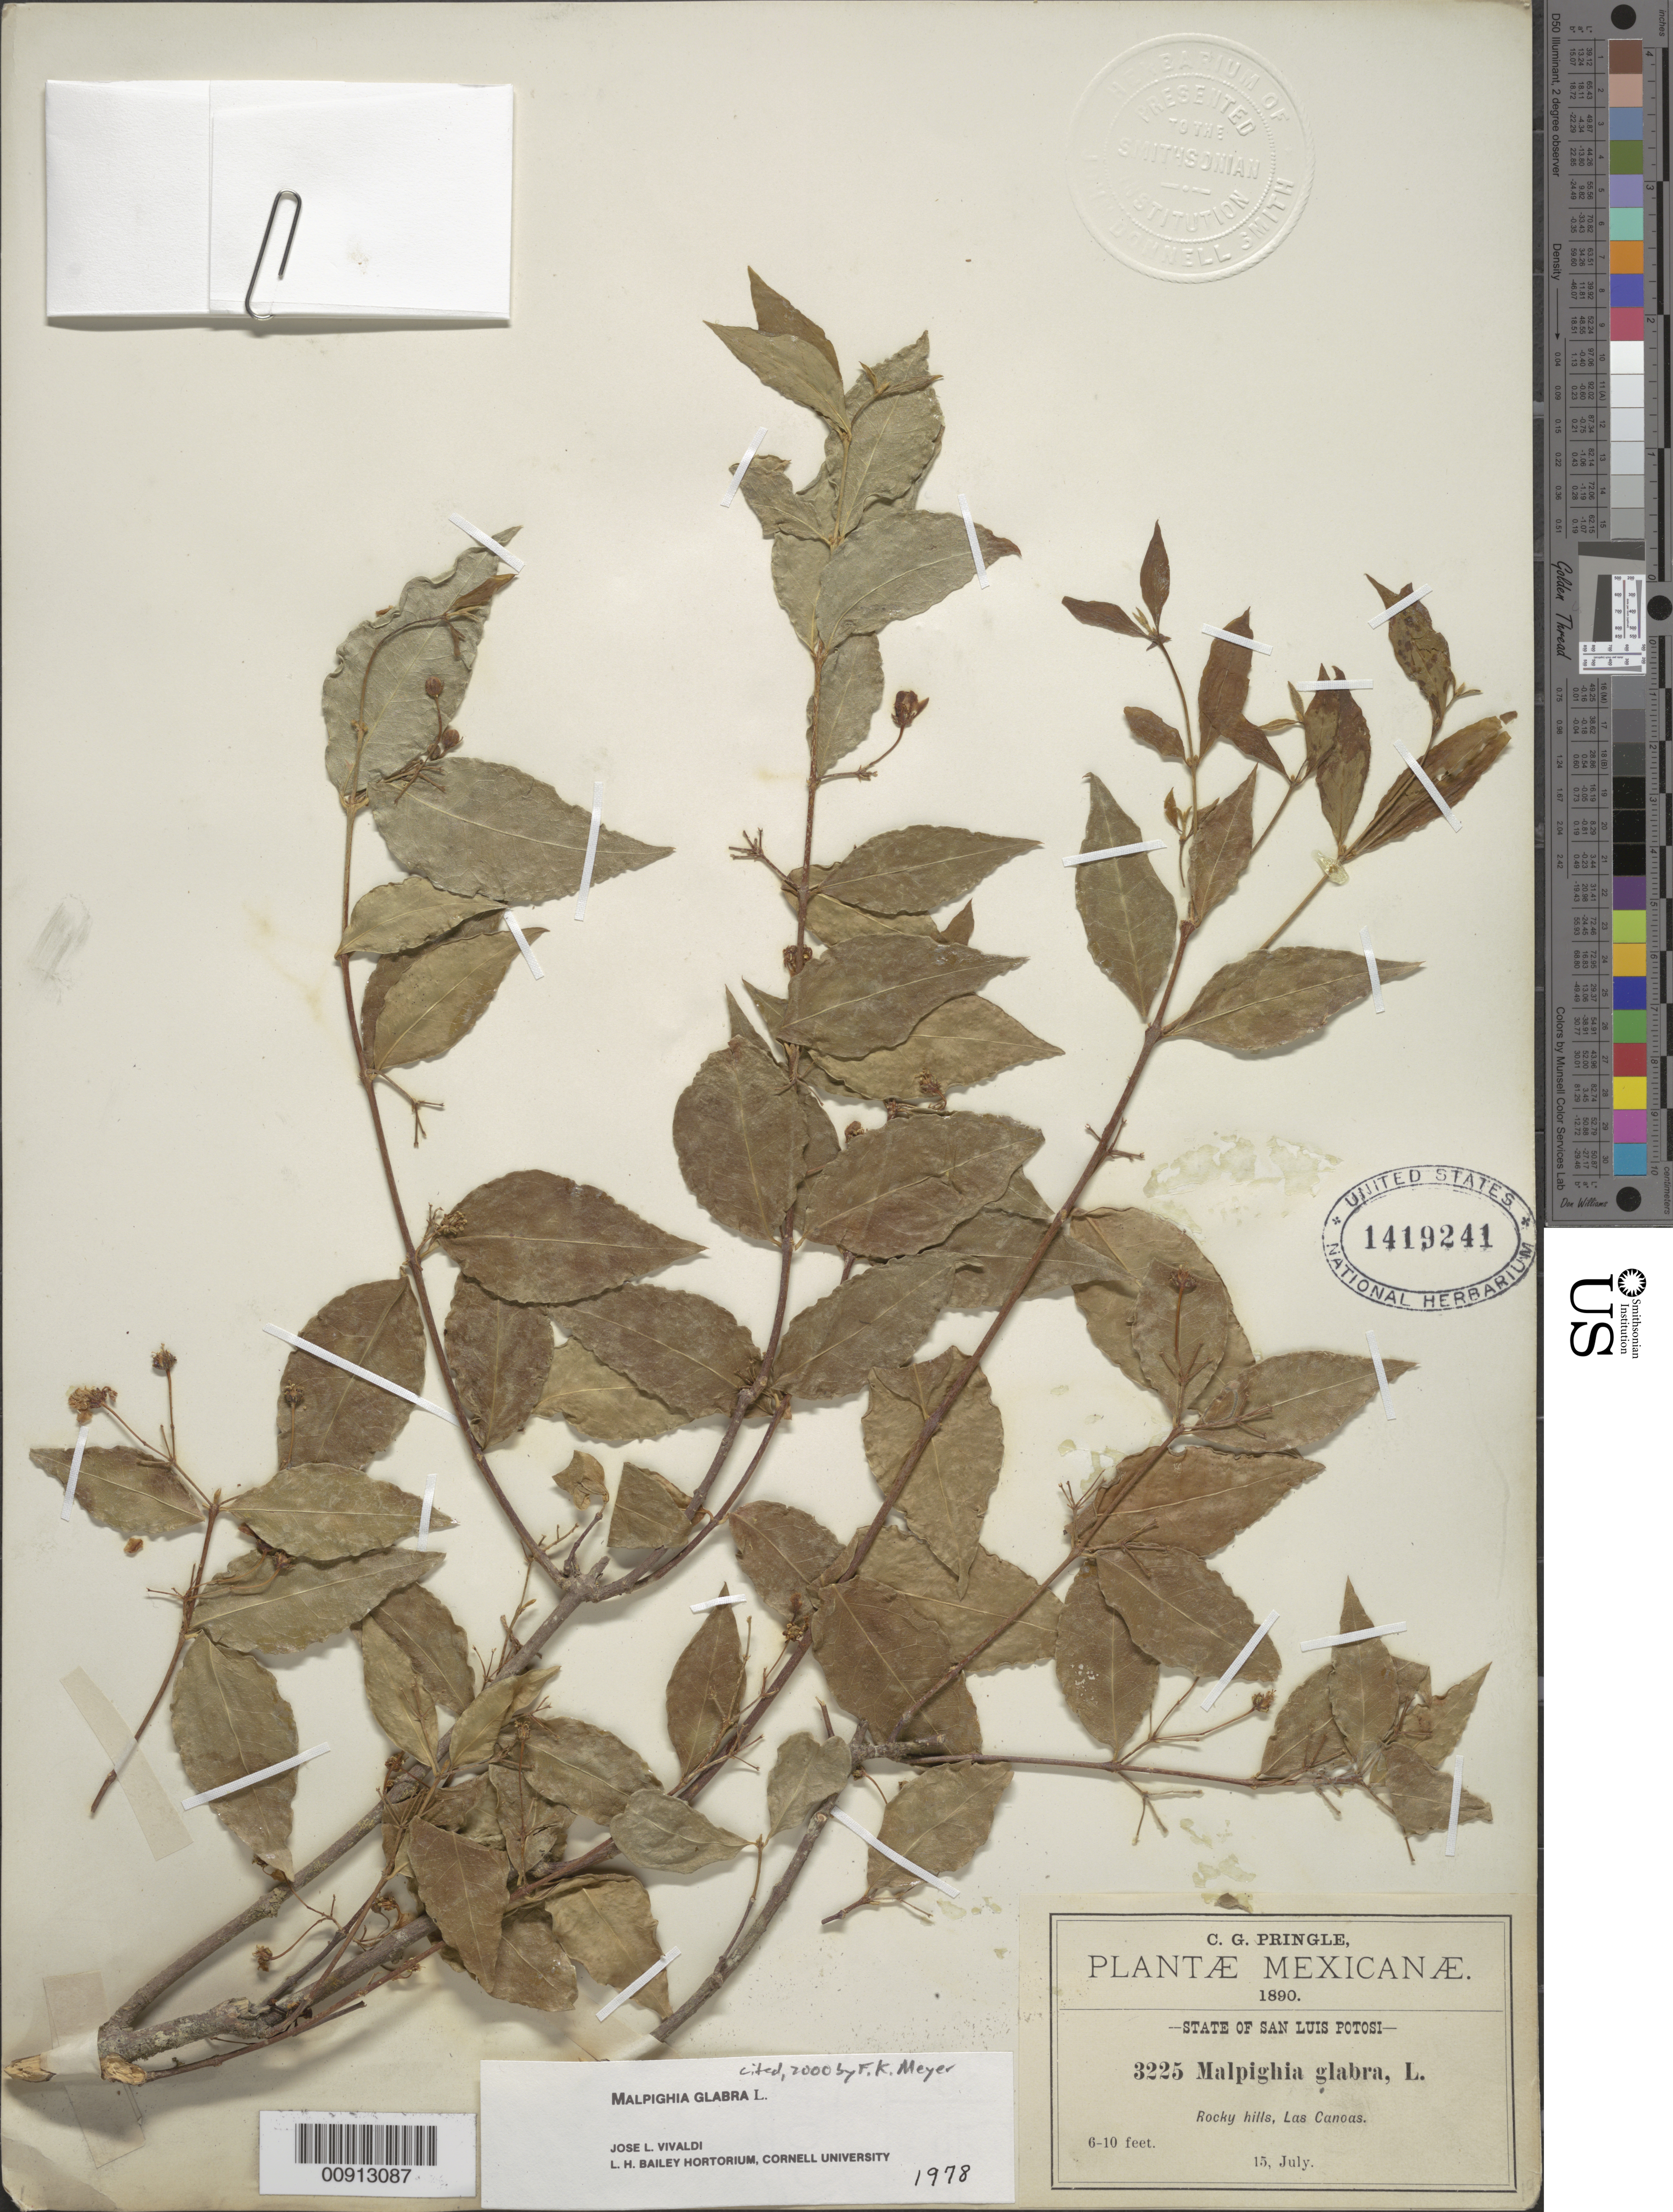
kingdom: Plantae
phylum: Tracheophyta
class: Magnoliopsida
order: Malpighiales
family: Malpighiaceae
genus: Malpighia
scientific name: Malpighia glabra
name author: L.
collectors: C. G. Pringle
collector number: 3225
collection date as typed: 15 Jul 1890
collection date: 1890-07-15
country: Mexico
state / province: San Luis Potosí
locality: Las Canoas, San Luis Potosí.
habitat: Rocky hills.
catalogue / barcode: US 1419241